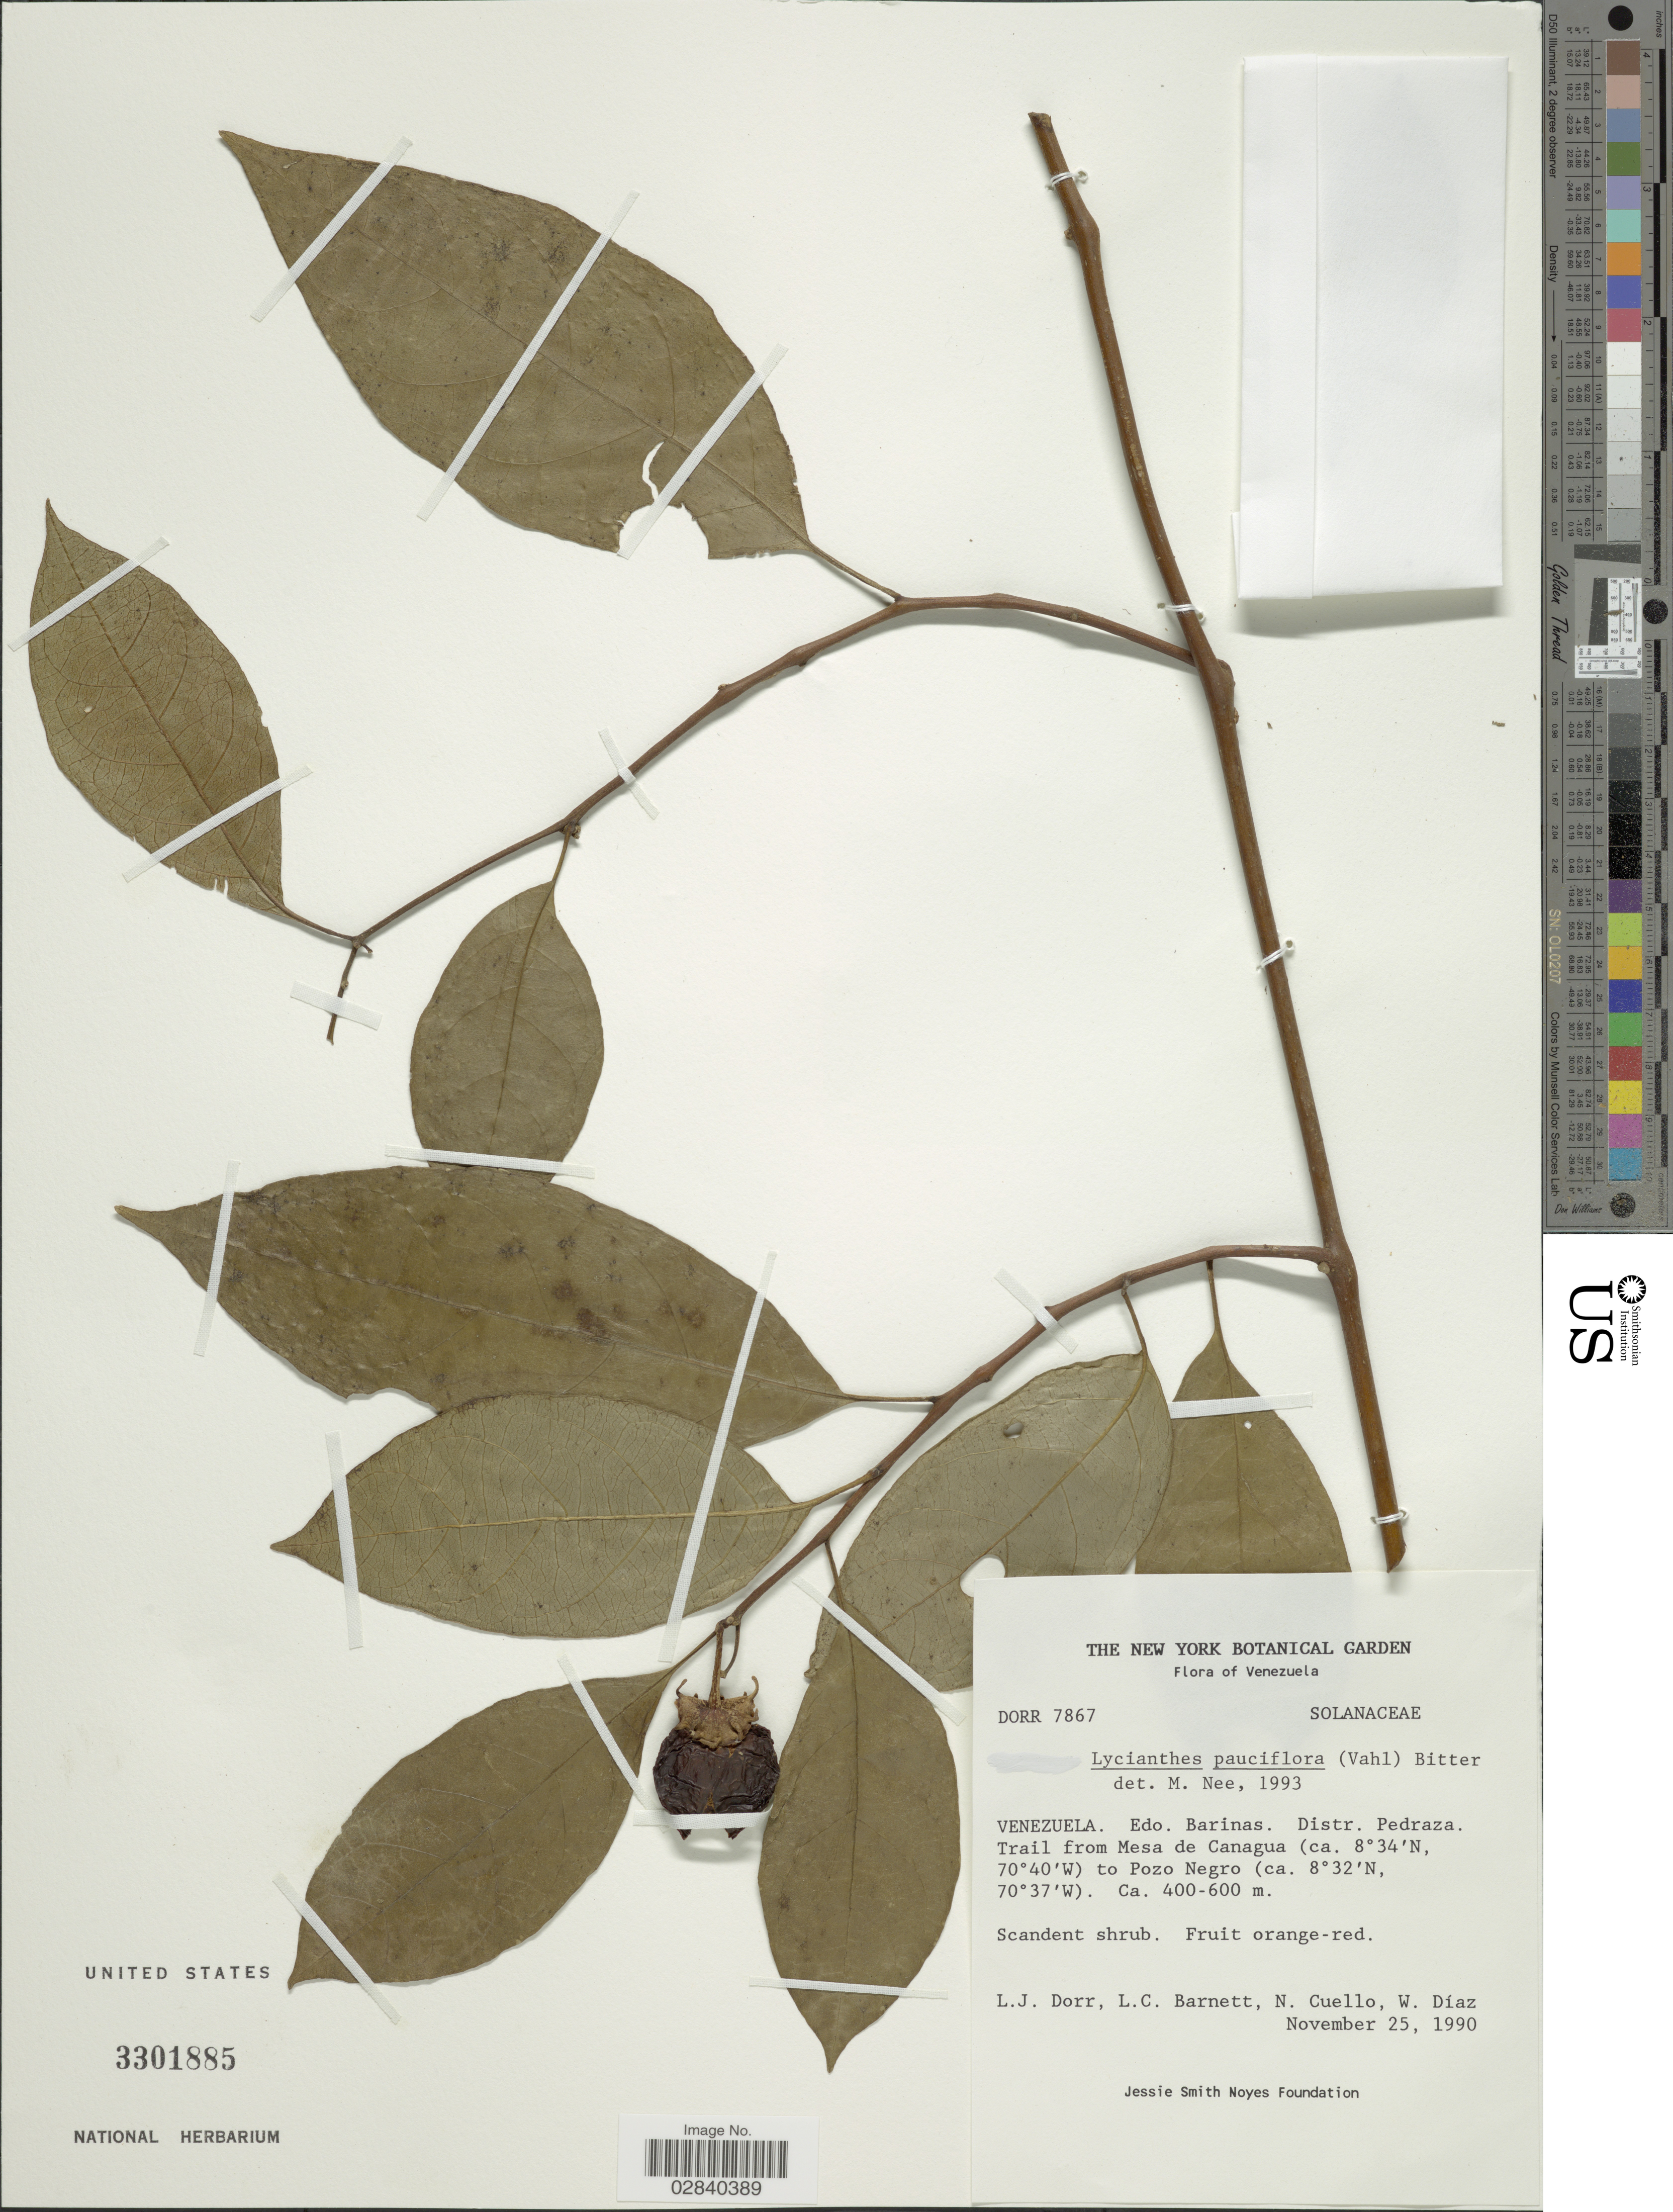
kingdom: Plantae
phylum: Tracheophyta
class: Magnoliopsida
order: Solanales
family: Solanaceae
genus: Lycianthes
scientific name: Lycianthes pauciflora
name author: (Vahl) Bitter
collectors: L. J. Dorr, L. C. Barnett, N. L. Cuello & W. Díaz P.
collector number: DORR 7867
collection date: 1990-11-25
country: Venezuela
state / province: Barinas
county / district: Pedraza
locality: Trail from Mesa de Canagua to Pozo Negro.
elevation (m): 400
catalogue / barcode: US 3301885